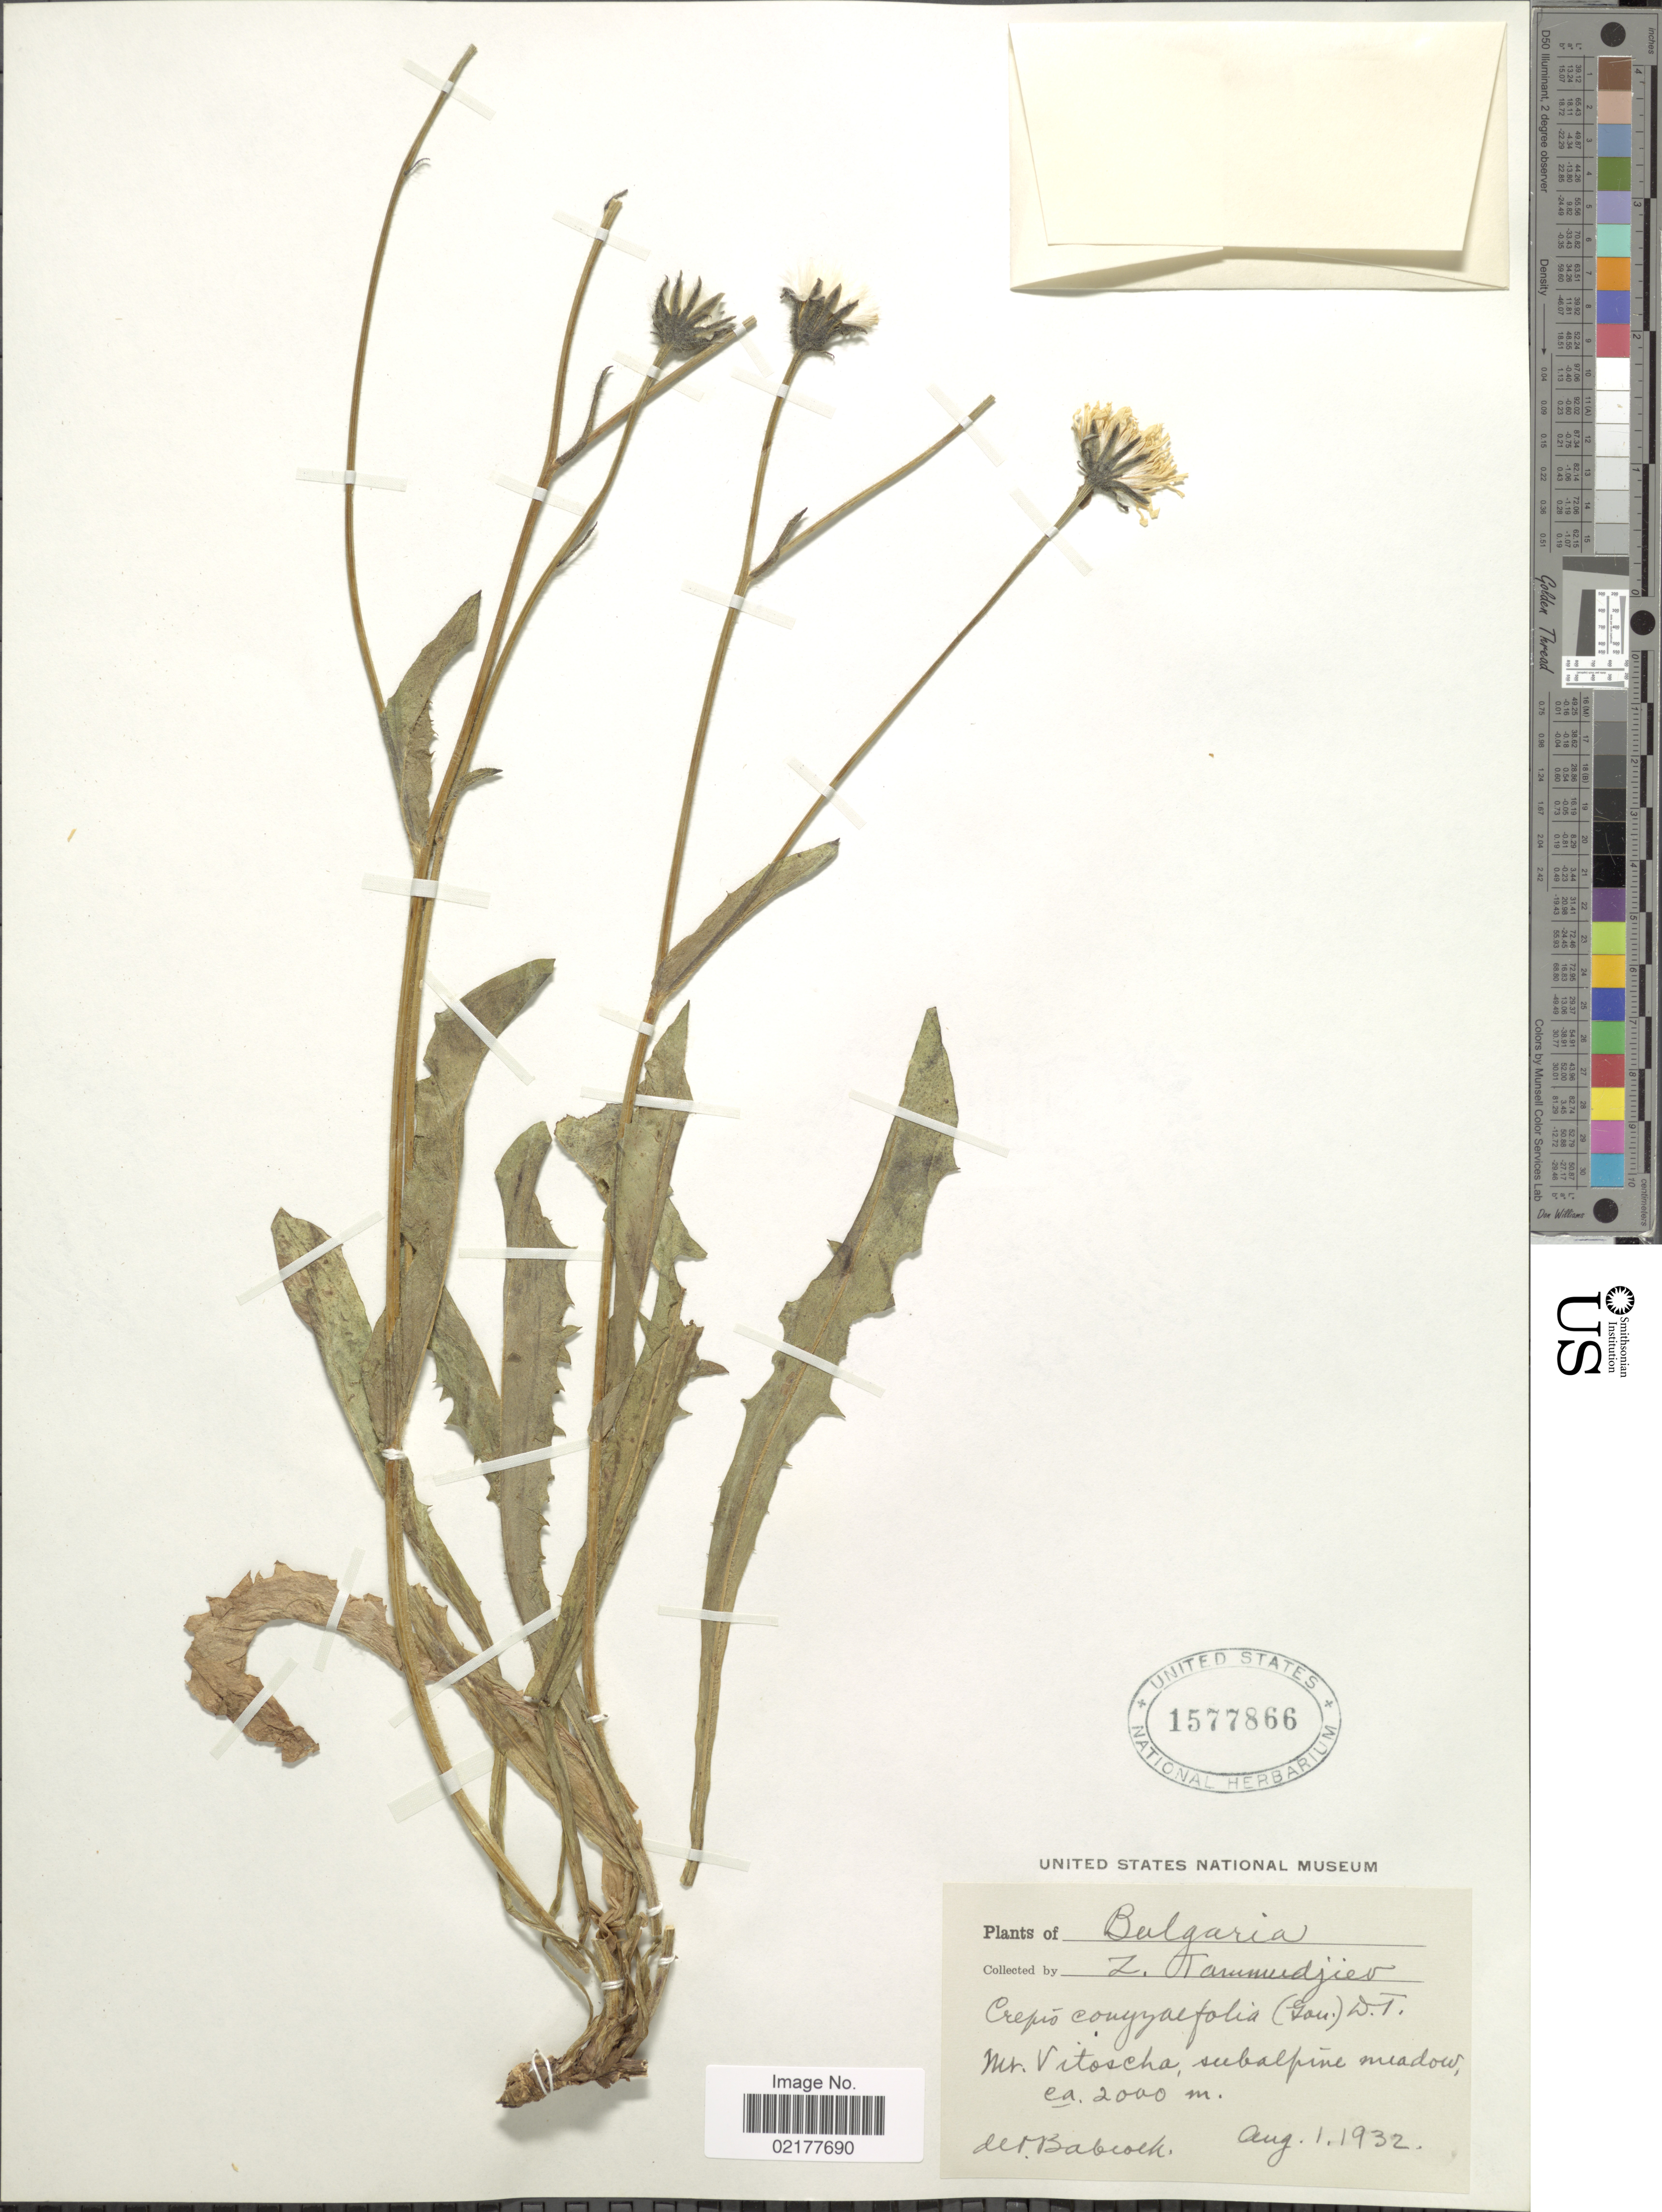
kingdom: Plantae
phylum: Tracheophyta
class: Magnoliopsida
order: Asterales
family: Asteraceae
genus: Crepis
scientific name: Crepis conyzifolia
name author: (Gouan) A. Kern.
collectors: Z. Tammudjiev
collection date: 1932-08-01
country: Bulgaria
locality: Mt. Vitoscha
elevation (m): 2000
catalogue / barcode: US 1577866